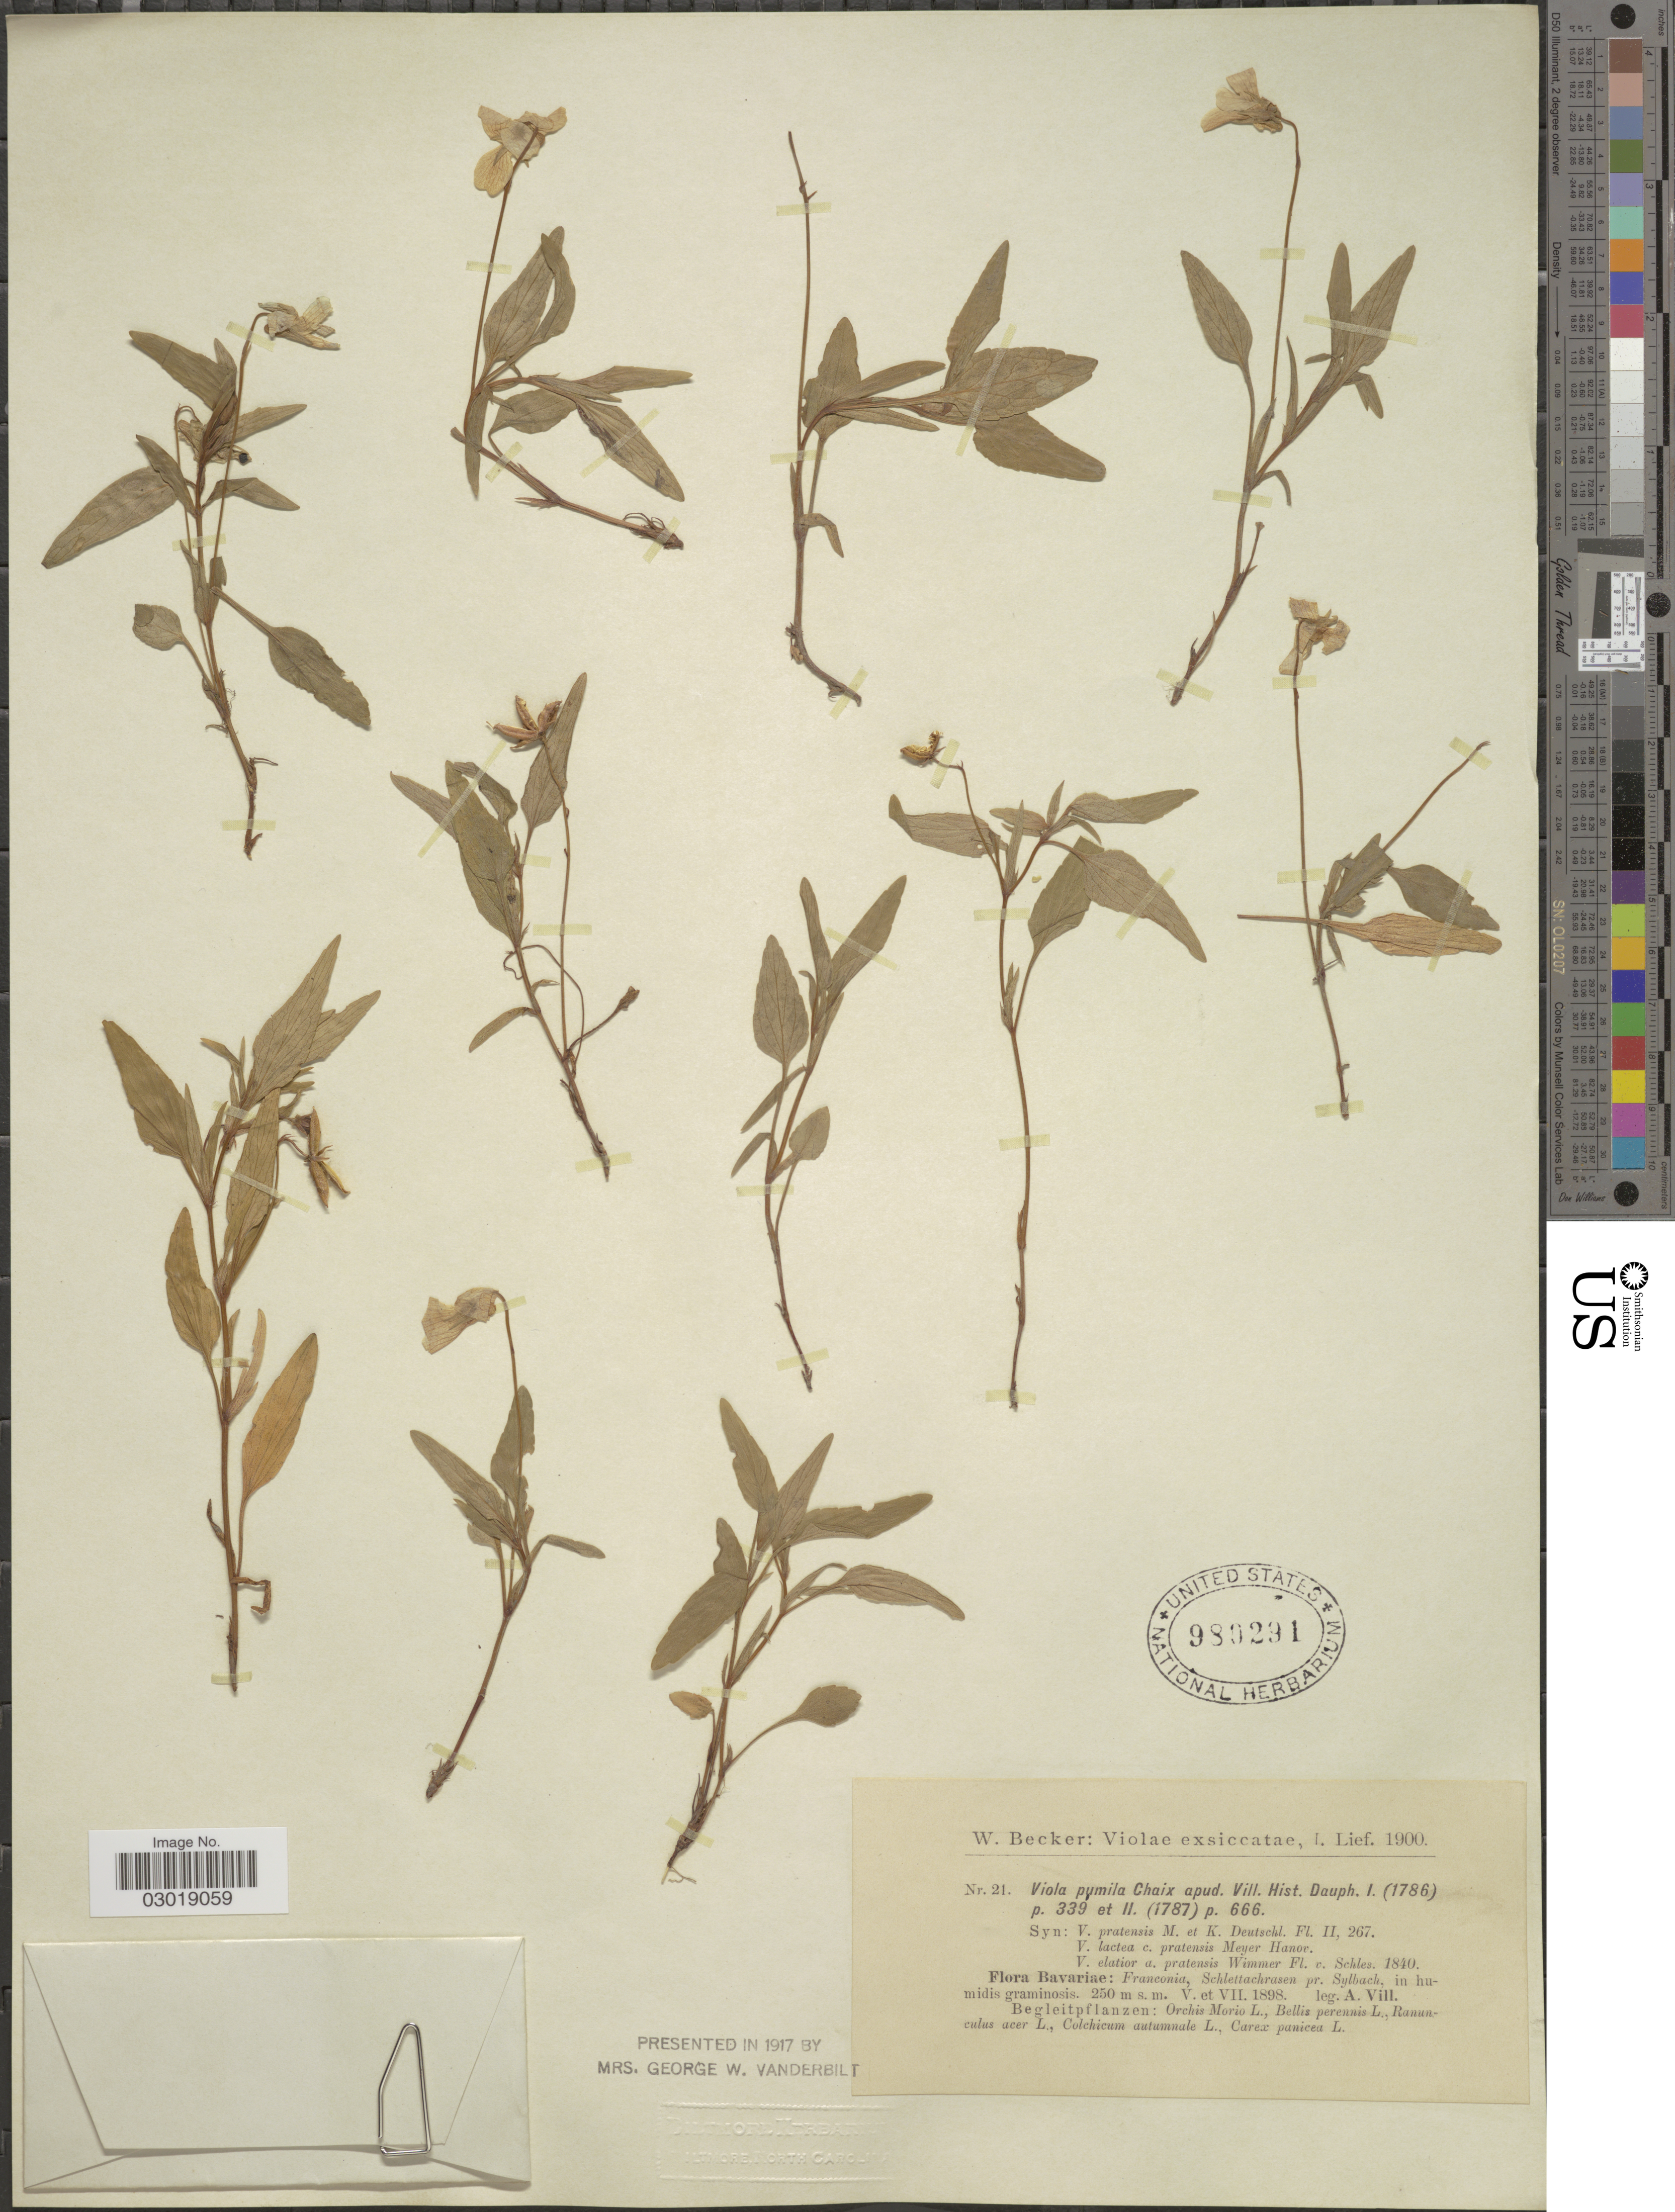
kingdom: Plantae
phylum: Tracheophyta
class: Magnoliopsida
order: Malpighiales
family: Violaceae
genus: Viola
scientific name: Viola pumila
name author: Chaix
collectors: A. Vill.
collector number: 21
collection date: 1898-05/1898-07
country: Germany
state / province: Bayern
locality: Bavariae: Franconia, Schlettachrasen pr. Sylbach.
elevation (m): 250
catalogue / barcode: US 980291